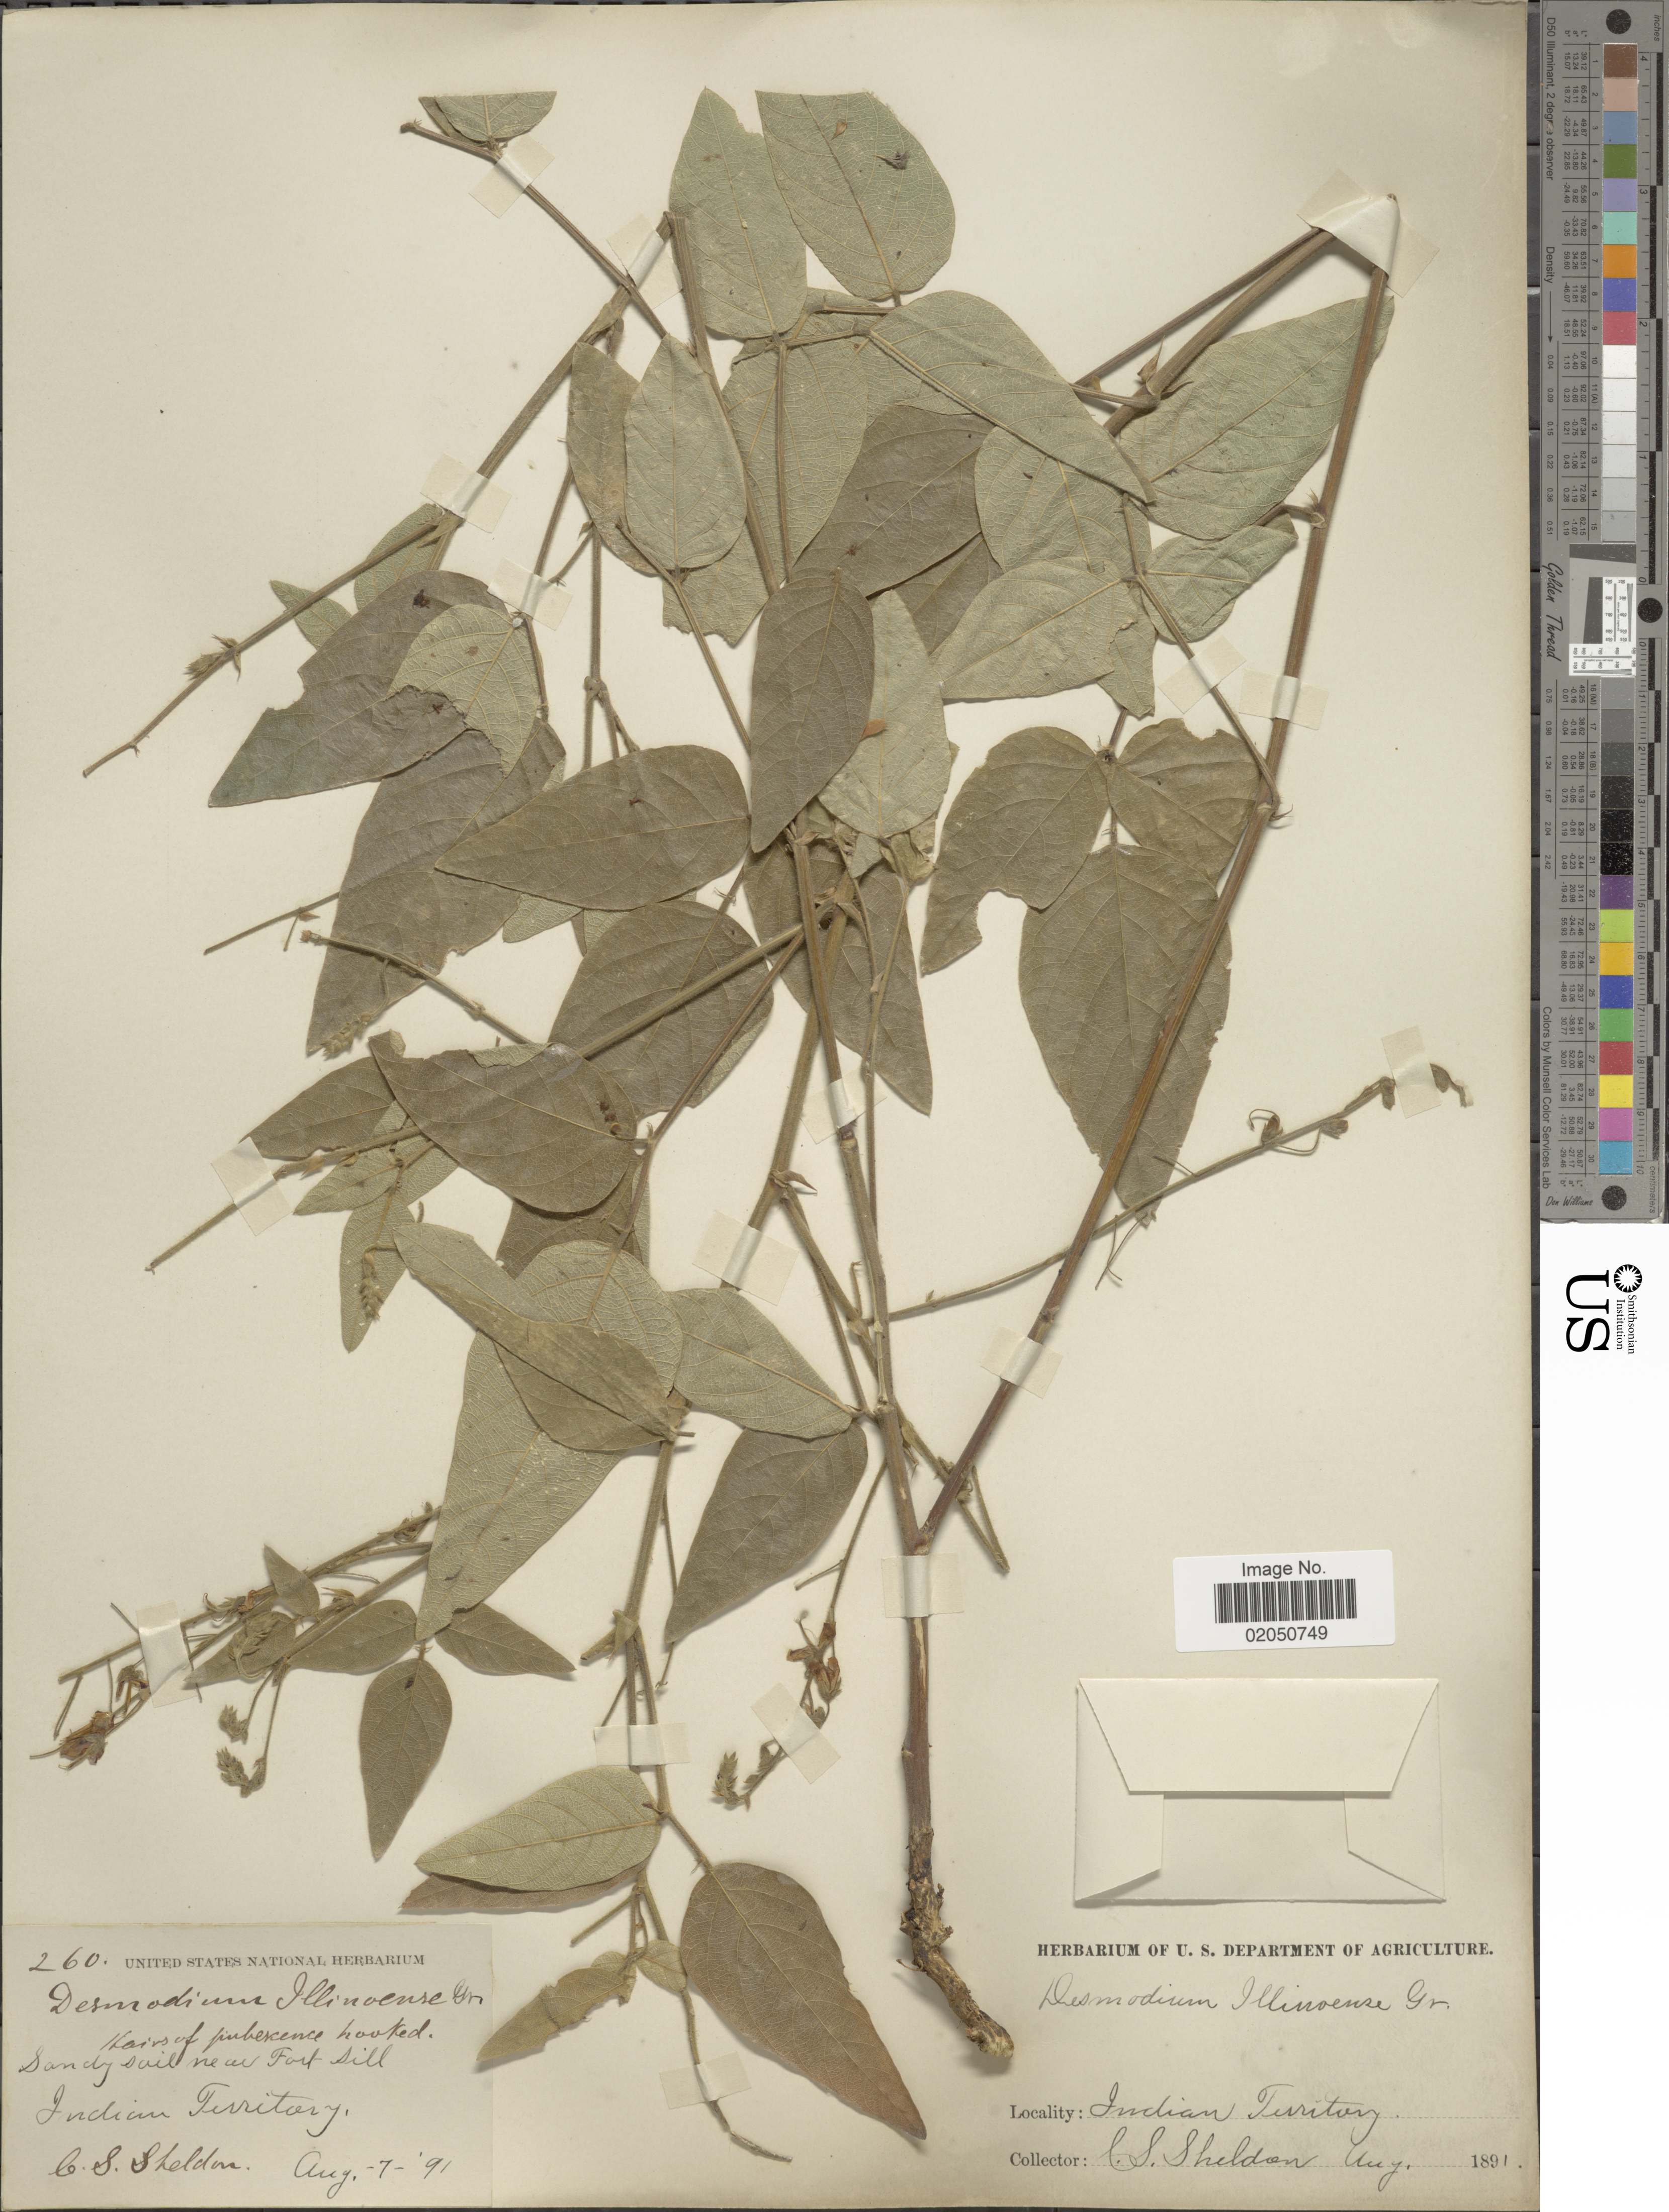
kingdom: Plantae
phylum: Tracheophyta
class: Magnoliopsida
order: Fabales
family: Fabaceae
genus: Desmodium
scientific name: Desmodium illinoense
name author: A. Gray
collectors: C. S. Sheldon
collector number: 260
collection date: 1891-08-07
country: United States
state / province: Oklahoma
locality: Sandy soil near Fort Hill, Indian Territory